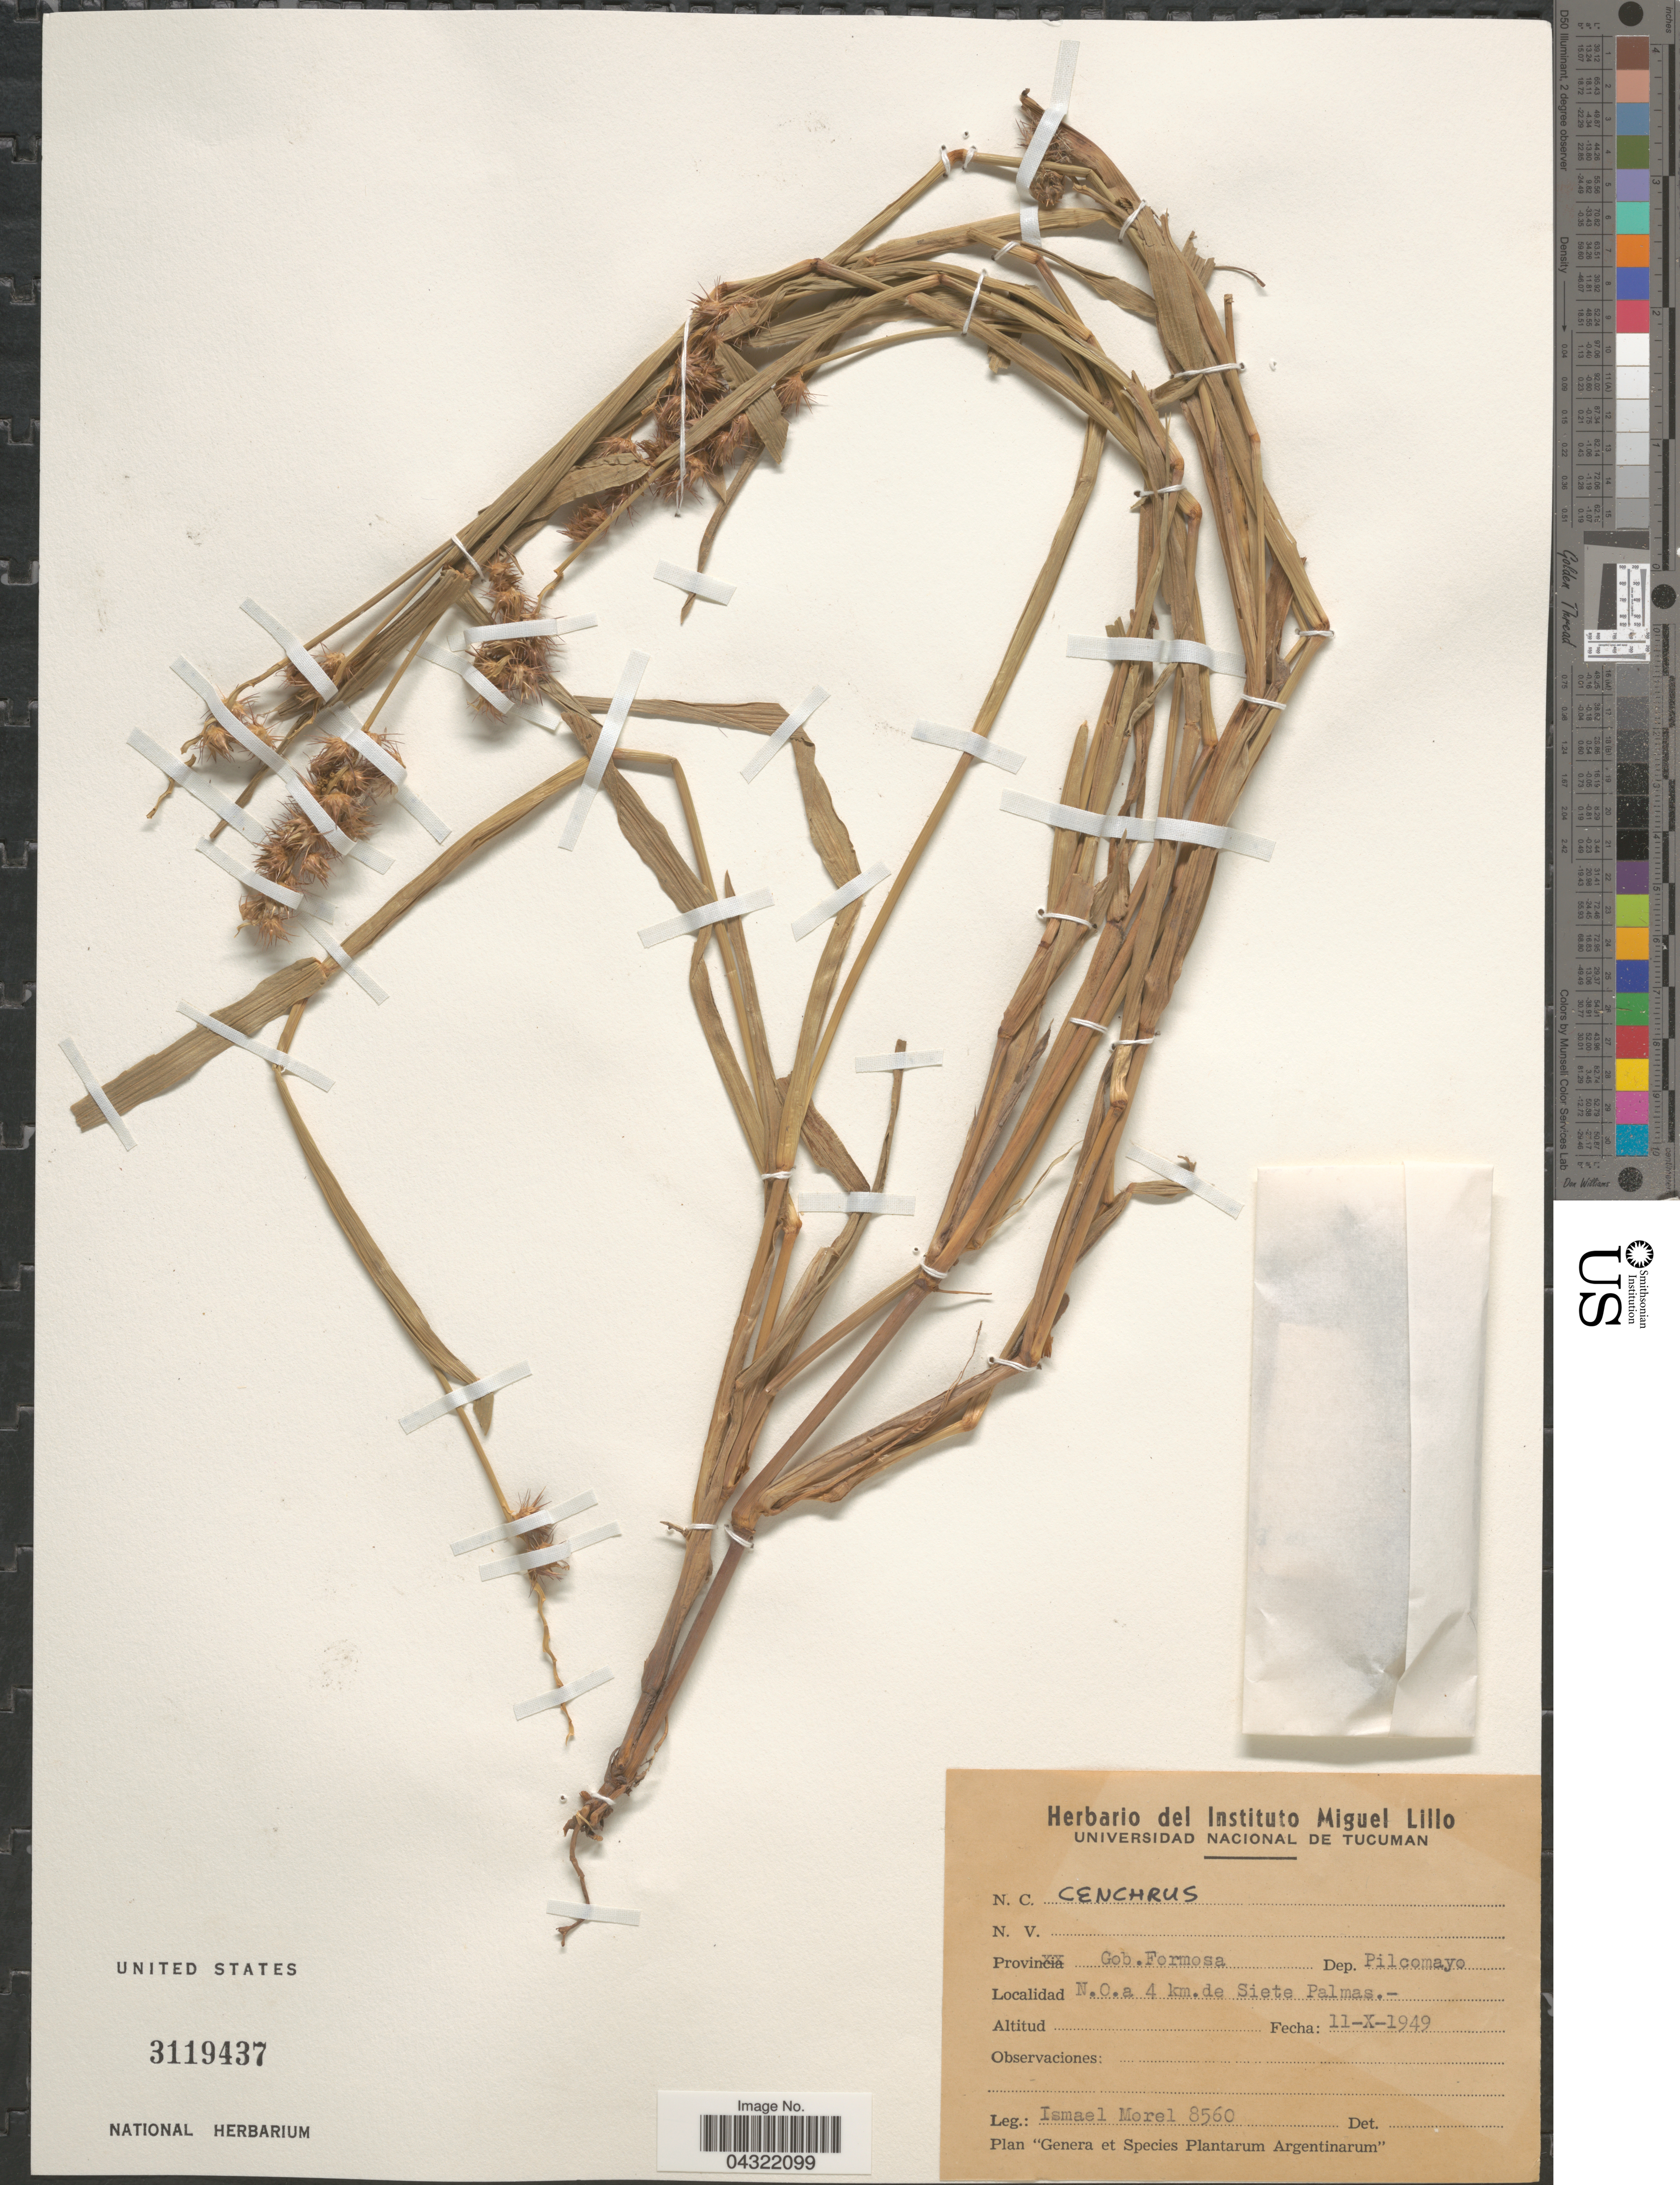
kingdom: Plantae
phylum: Tracheophyta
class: Liliopsida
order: Poales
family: Poaceae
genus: Cenchrus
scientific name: Cenchrus sp.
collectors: I. Morel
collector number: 8560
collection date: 1949-10-11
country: Argentina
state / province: Formosa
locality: Gob. Formosa. Dep. Pilcomayo. N.O. a 4 km. de Siete Palmas.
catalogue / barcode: US 3119437